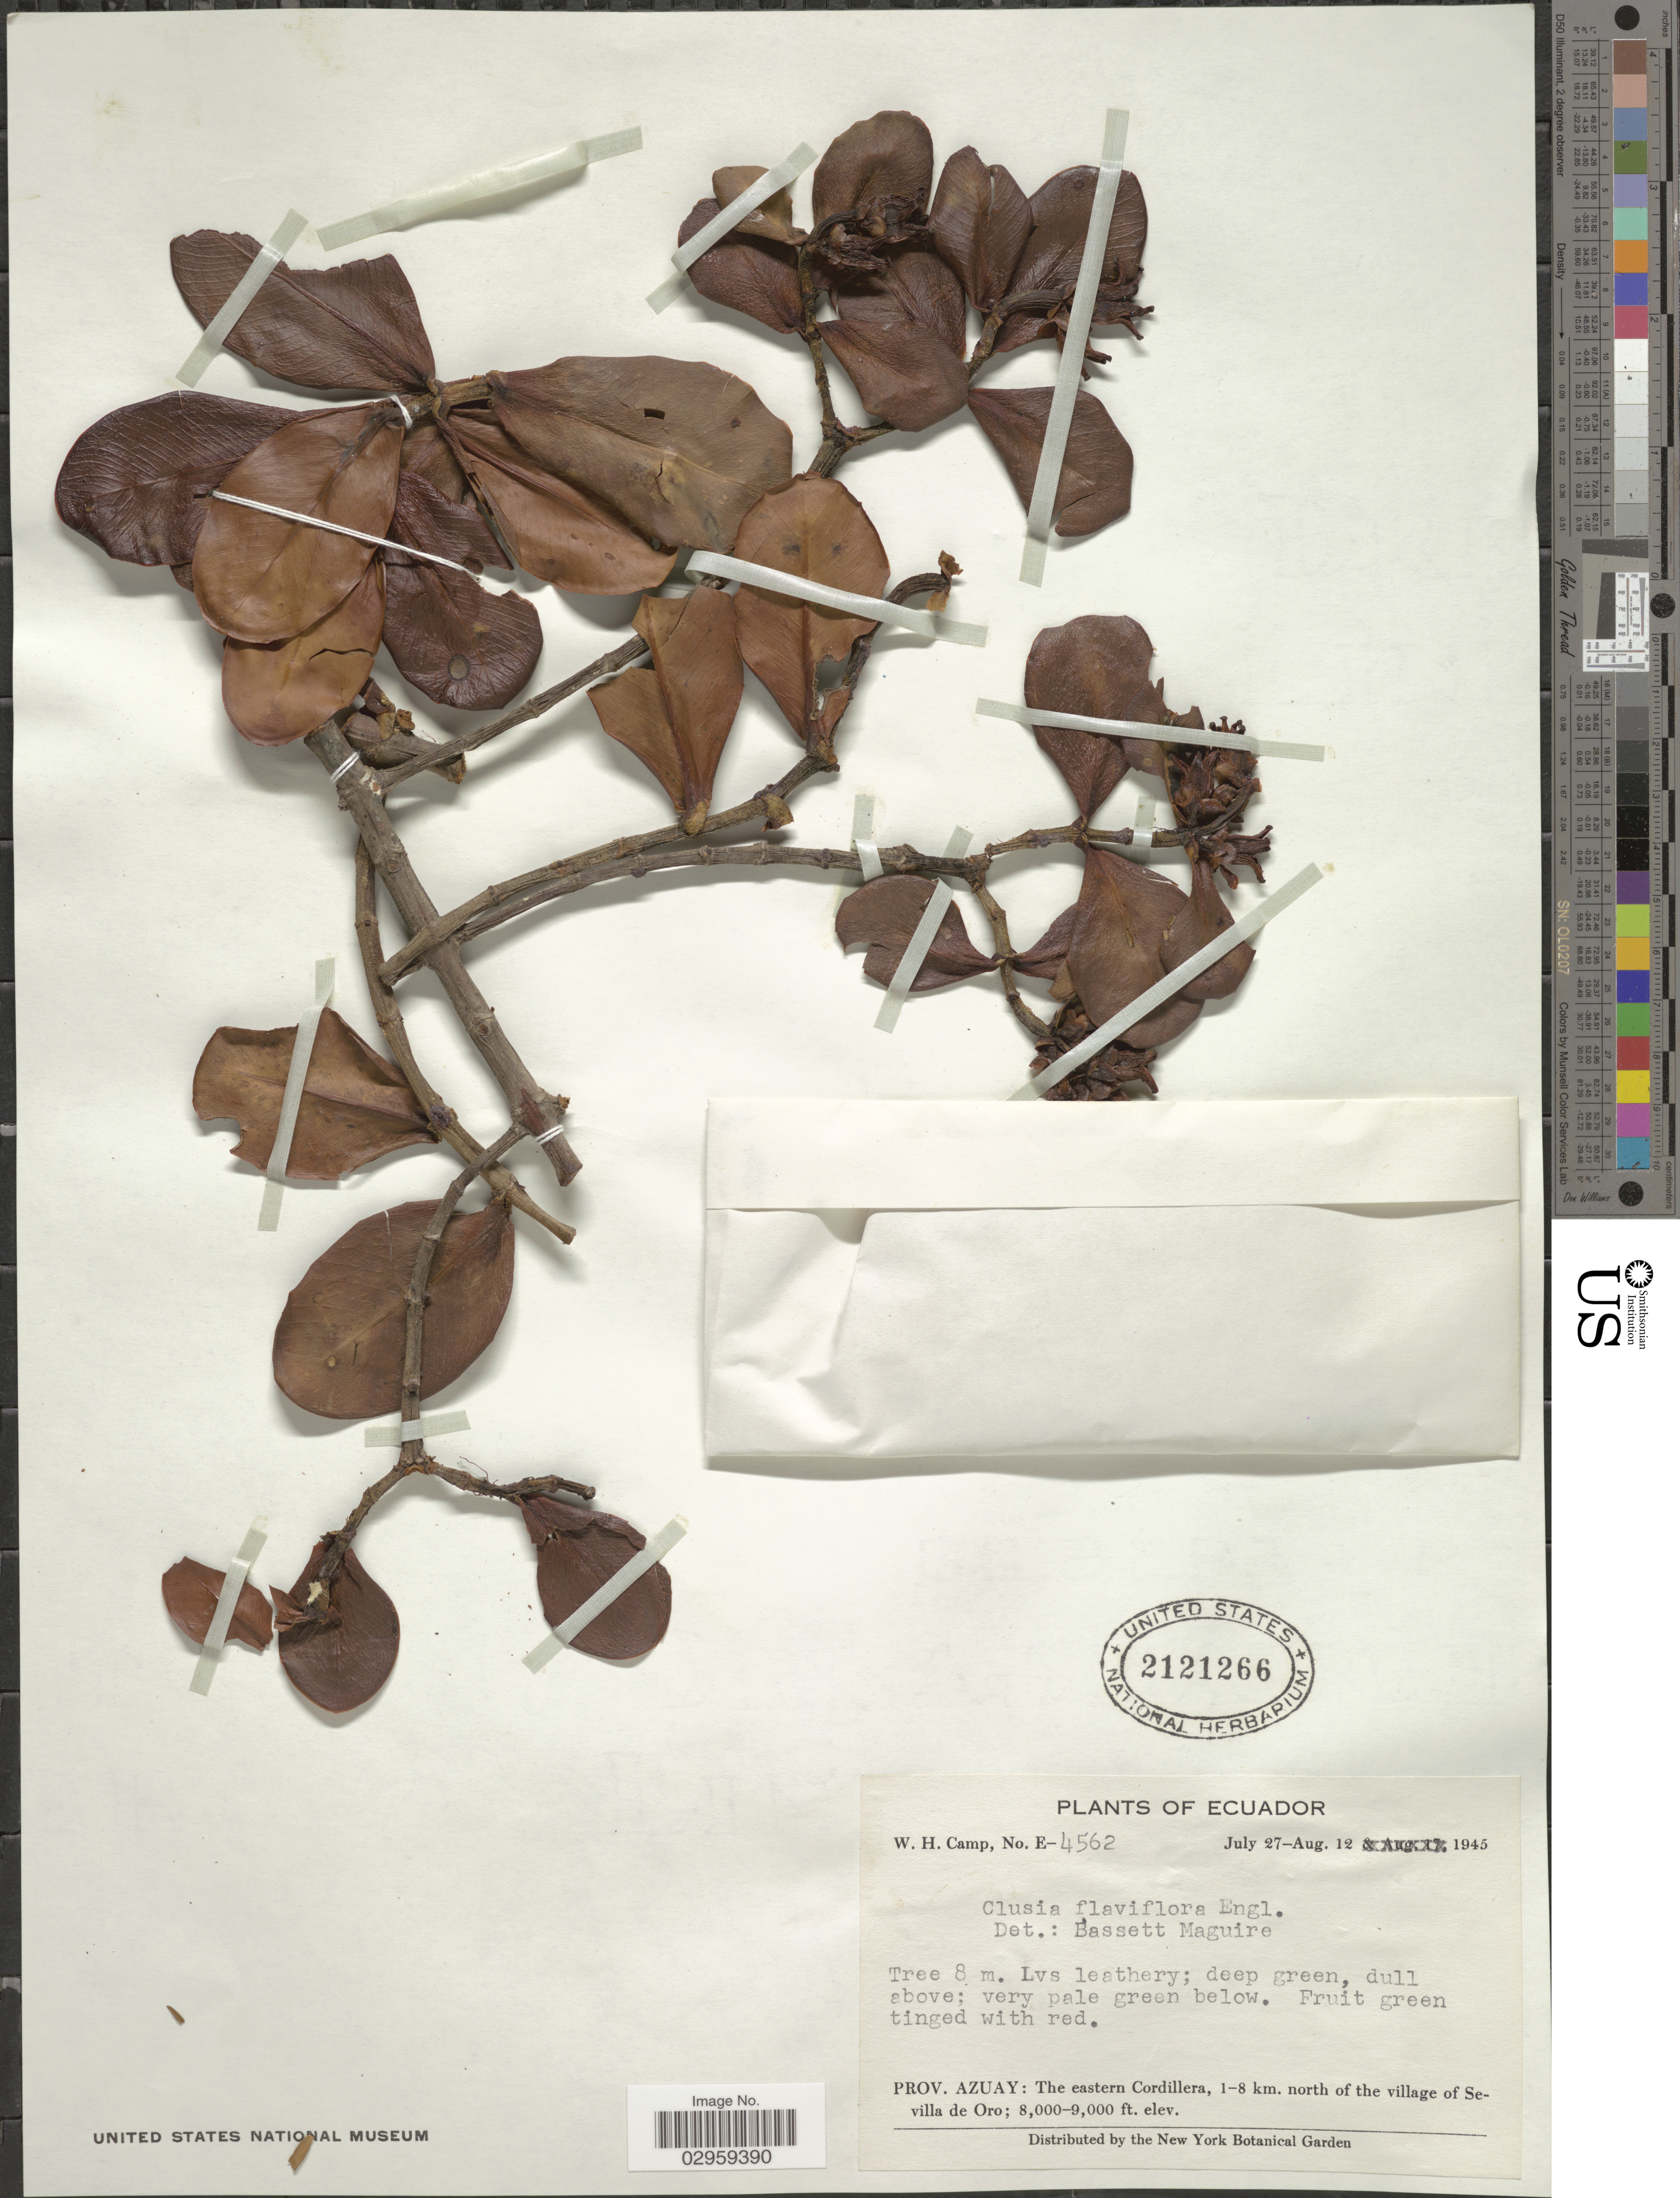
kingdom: Plantae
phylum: Tracheophyta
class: Magnoliopsida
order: Malpighiales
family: Clusiaceae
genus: Clusia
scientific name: Clusia flaviflora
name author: Engl.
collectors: W. H. Camp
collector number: E-4562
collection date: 1945-07-27/1945-08-12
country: Ecuador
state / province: Azuay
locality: Prov. Azuay: The eastern Cordillera. 1-8 km. north of the village of Sevilla de Oro.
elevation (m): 2438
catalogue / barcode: US 2121266